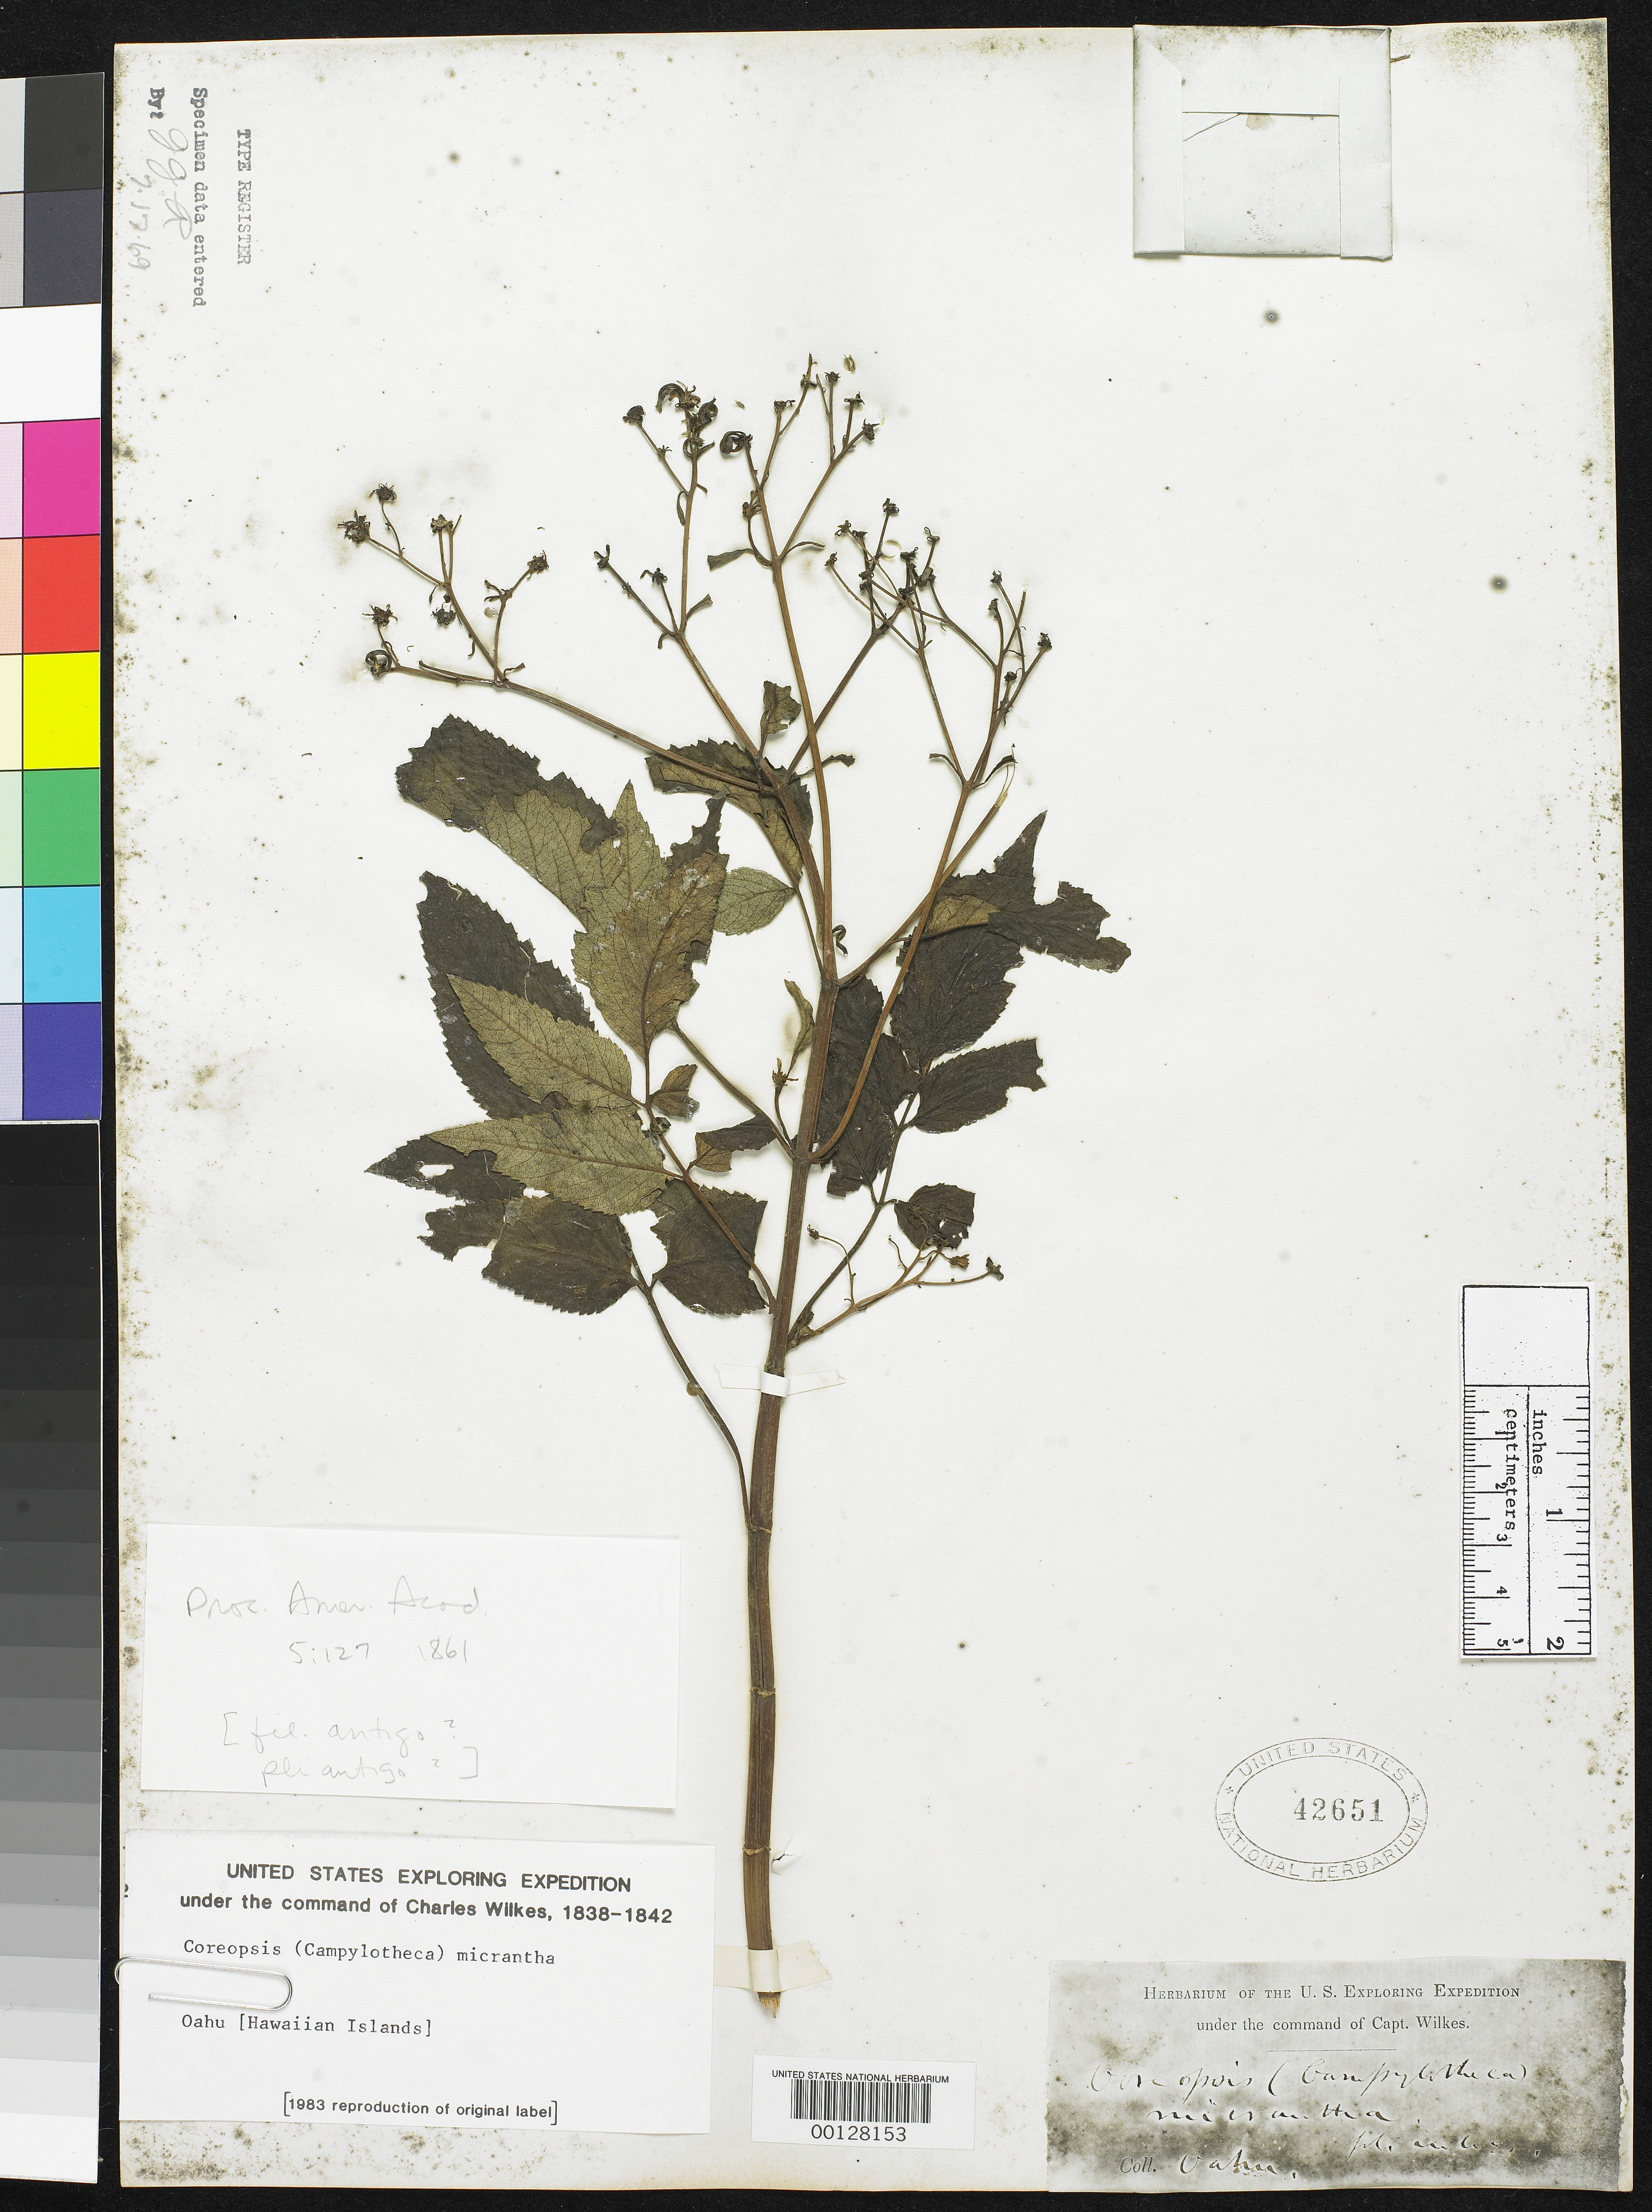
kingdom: Plantae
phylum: Tracheophyta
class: Magnoliopsida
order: Asterales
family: Asteraceae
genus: Coreopsis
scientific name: Coreopsis micrantha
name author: A. Gray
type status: Type Collection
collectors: Wilkes Explor. Exped.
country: United States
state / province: Hawaii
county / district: Honolulu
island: Oahu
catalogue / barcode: US 42651